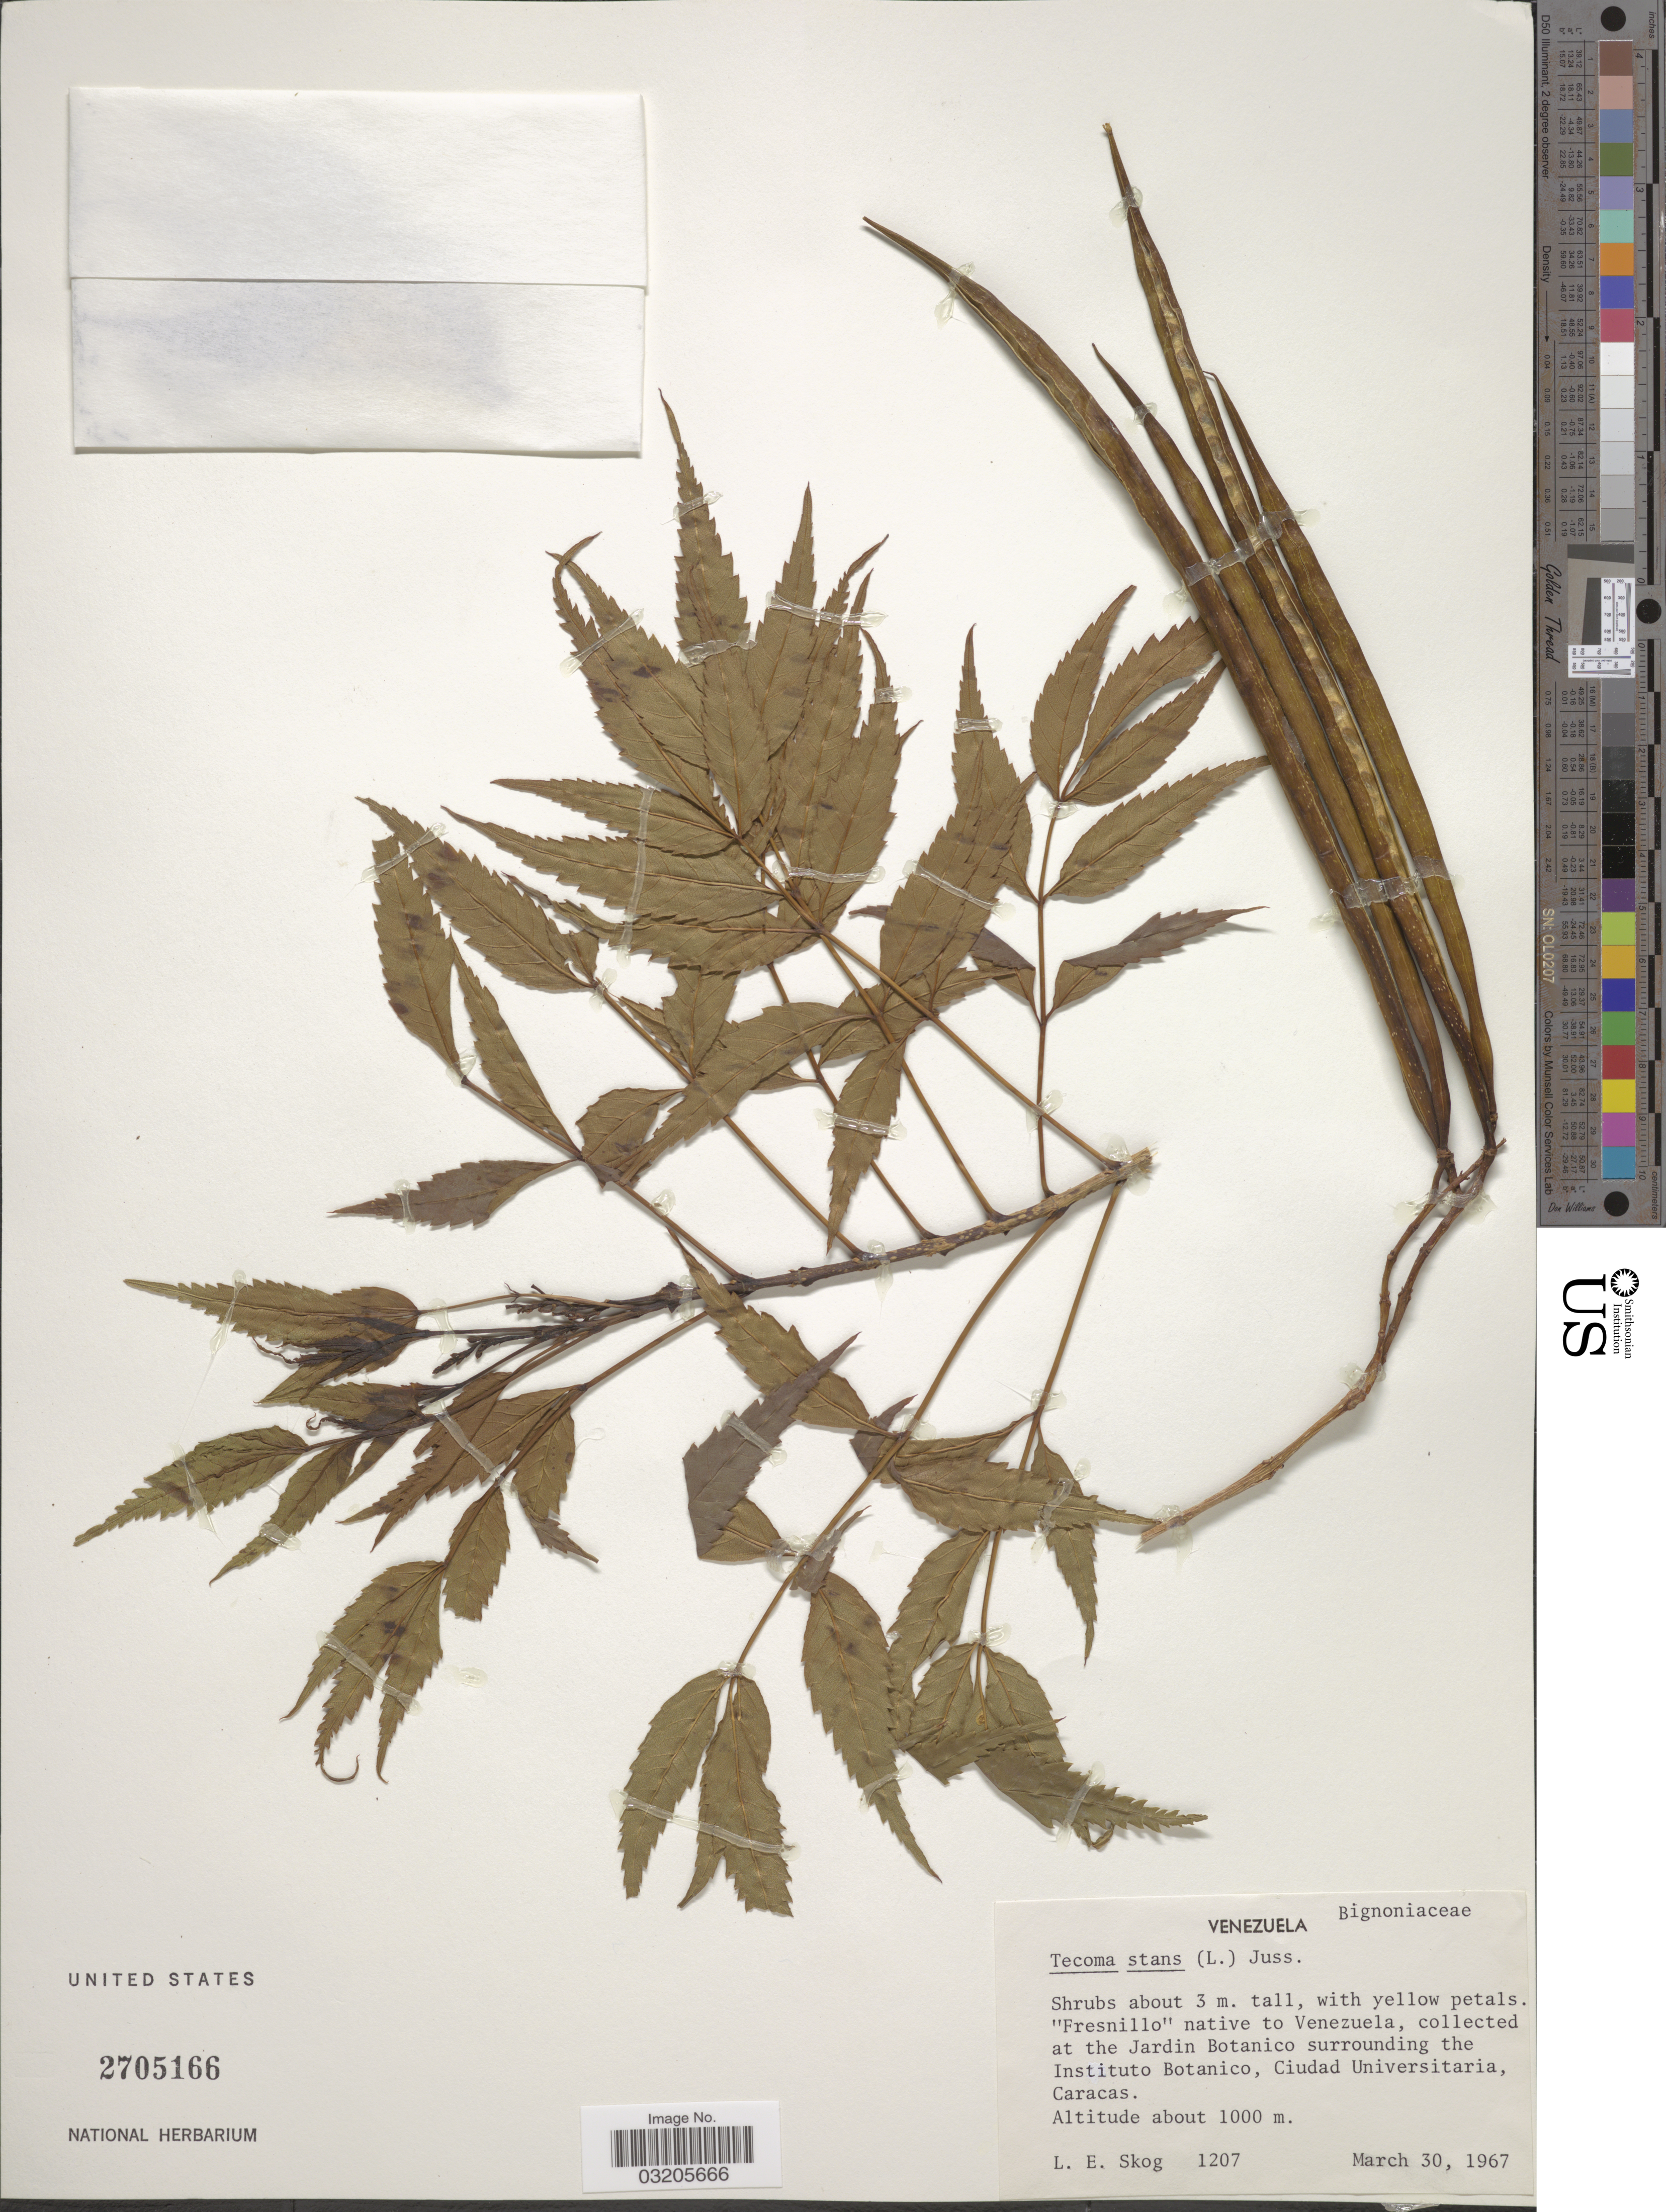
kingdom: Plantae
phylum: Tracheophyta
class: Magnoliopsida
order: Lamiales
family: Bignoniaceae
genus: Tecoma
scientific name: Tecoma stans var. stans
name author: (L.) Juss. ex Kunth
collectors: L. E. Skog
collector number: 1207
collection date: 1967-03-30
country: Venezuela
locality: At the Jardin Botanico surrounding the Instituto Botanico, Ciudad Universitaria, Caracas.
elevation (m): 1000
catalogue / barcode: US 2705166